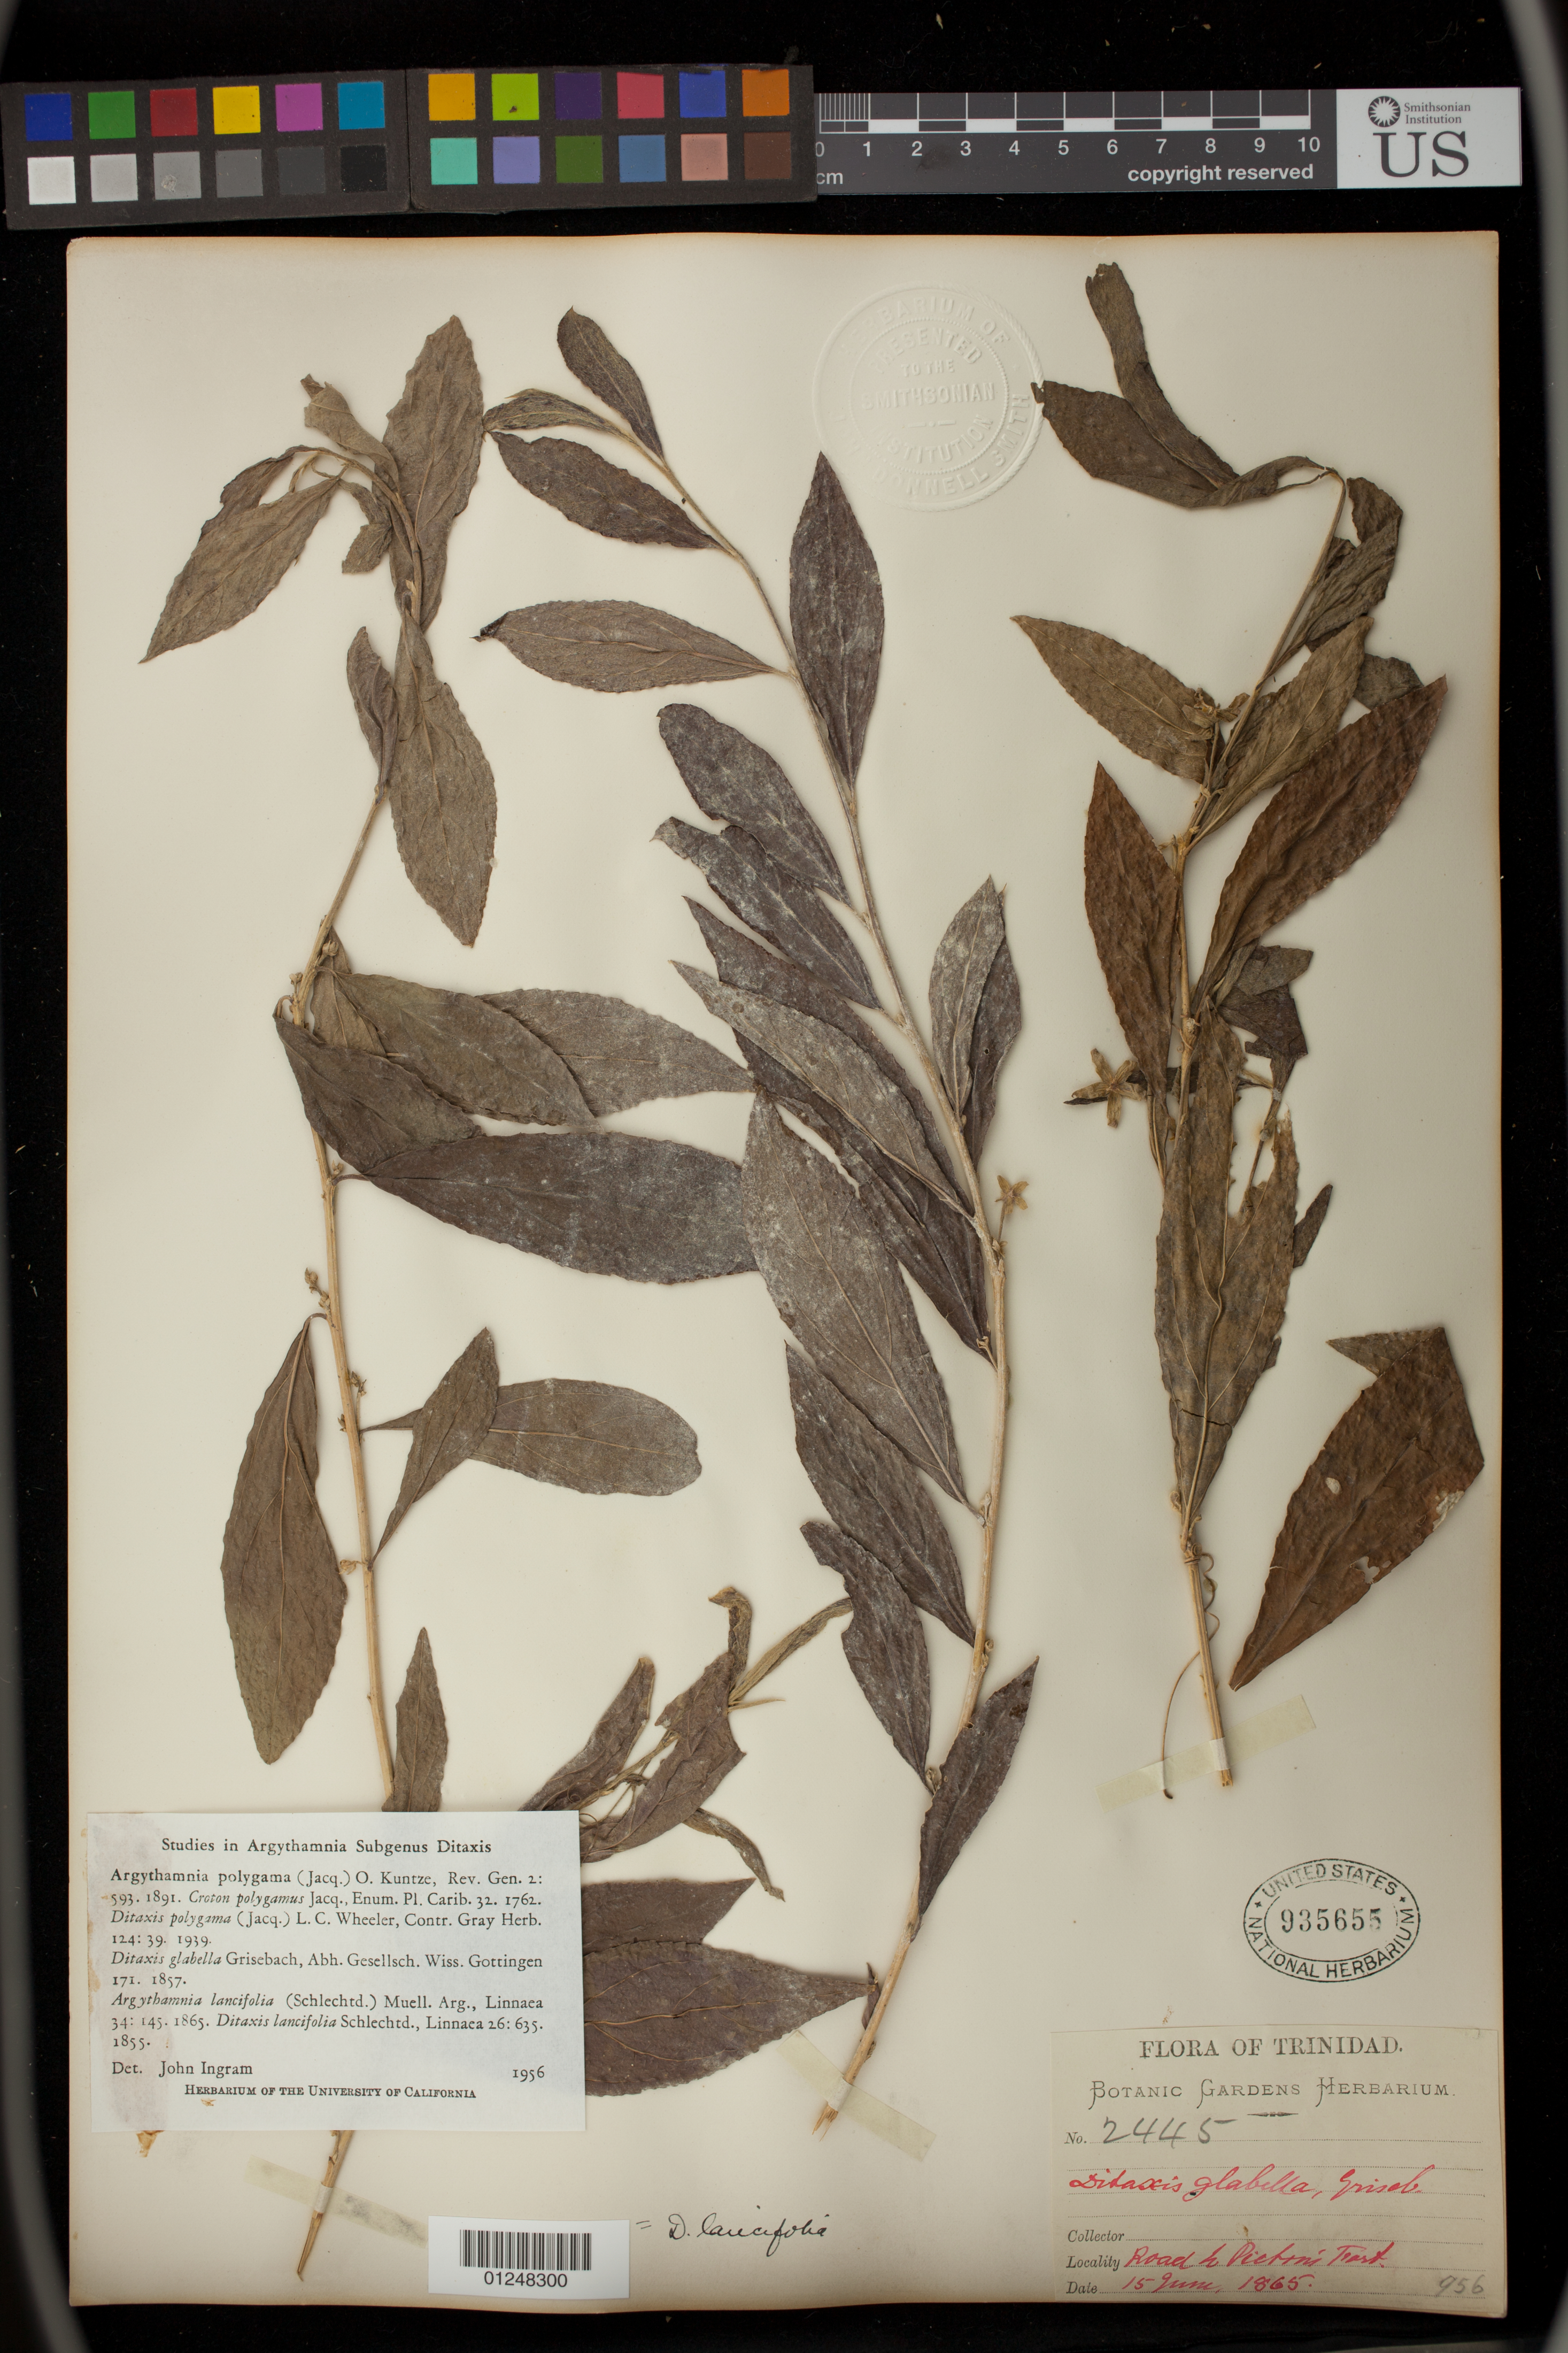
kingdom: Plantae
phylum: Tracheophyta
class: Magnoliopsida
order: Malpighiales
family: Euphorbiaceae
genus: Argythamnia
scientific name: Argythamnia polygama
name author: (Jacq.) Kuntze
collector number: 2445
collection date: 1865-06-15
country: Trinidad and Tobago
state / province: Trinidad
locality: Road to Dicton's [?] Fort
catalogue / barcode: US 935655